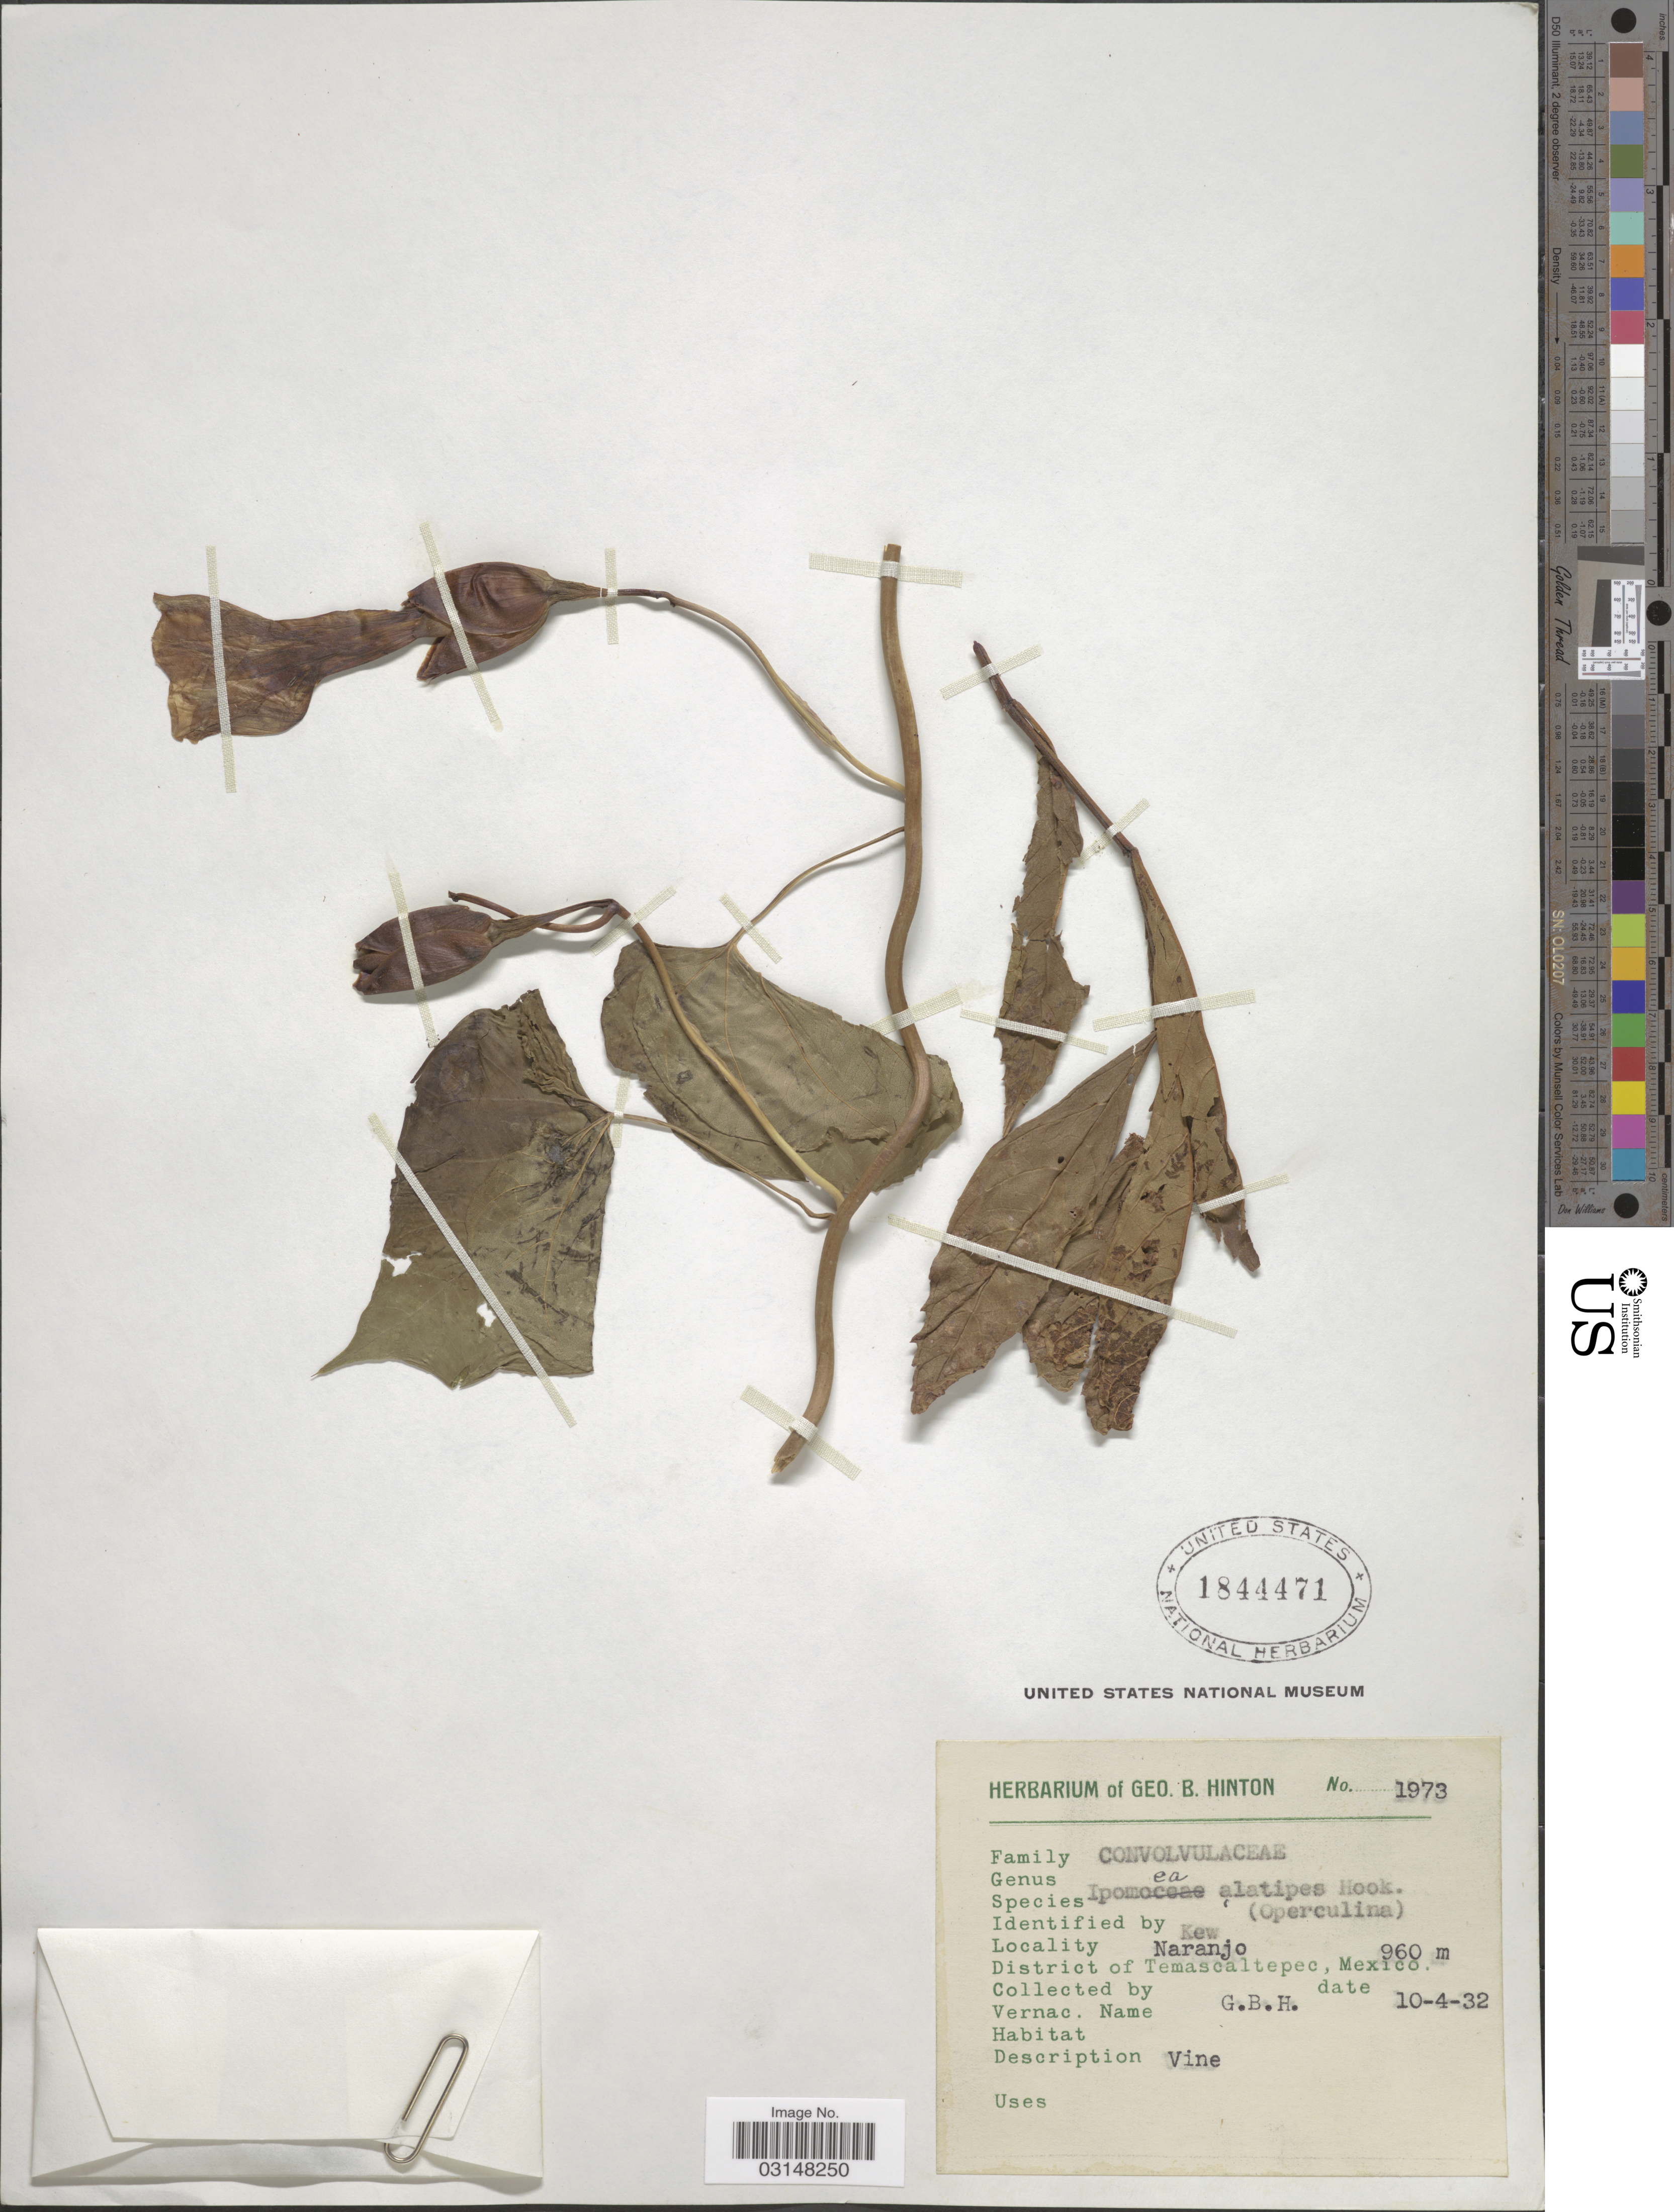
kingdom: Plantae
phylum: Tracheophyta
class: Magnoliopsida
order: Solanales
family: Convolvulaceae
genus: Operculina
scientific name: Operculina pteripes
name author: (G. Don) O'Donell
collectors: G. B. Hinton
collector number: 1973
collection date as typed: Transcribed d/m/y: 10/4/32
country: Mexico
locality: Naranjo, District Temascaltepec.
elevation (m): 960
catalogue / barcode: US 1844471